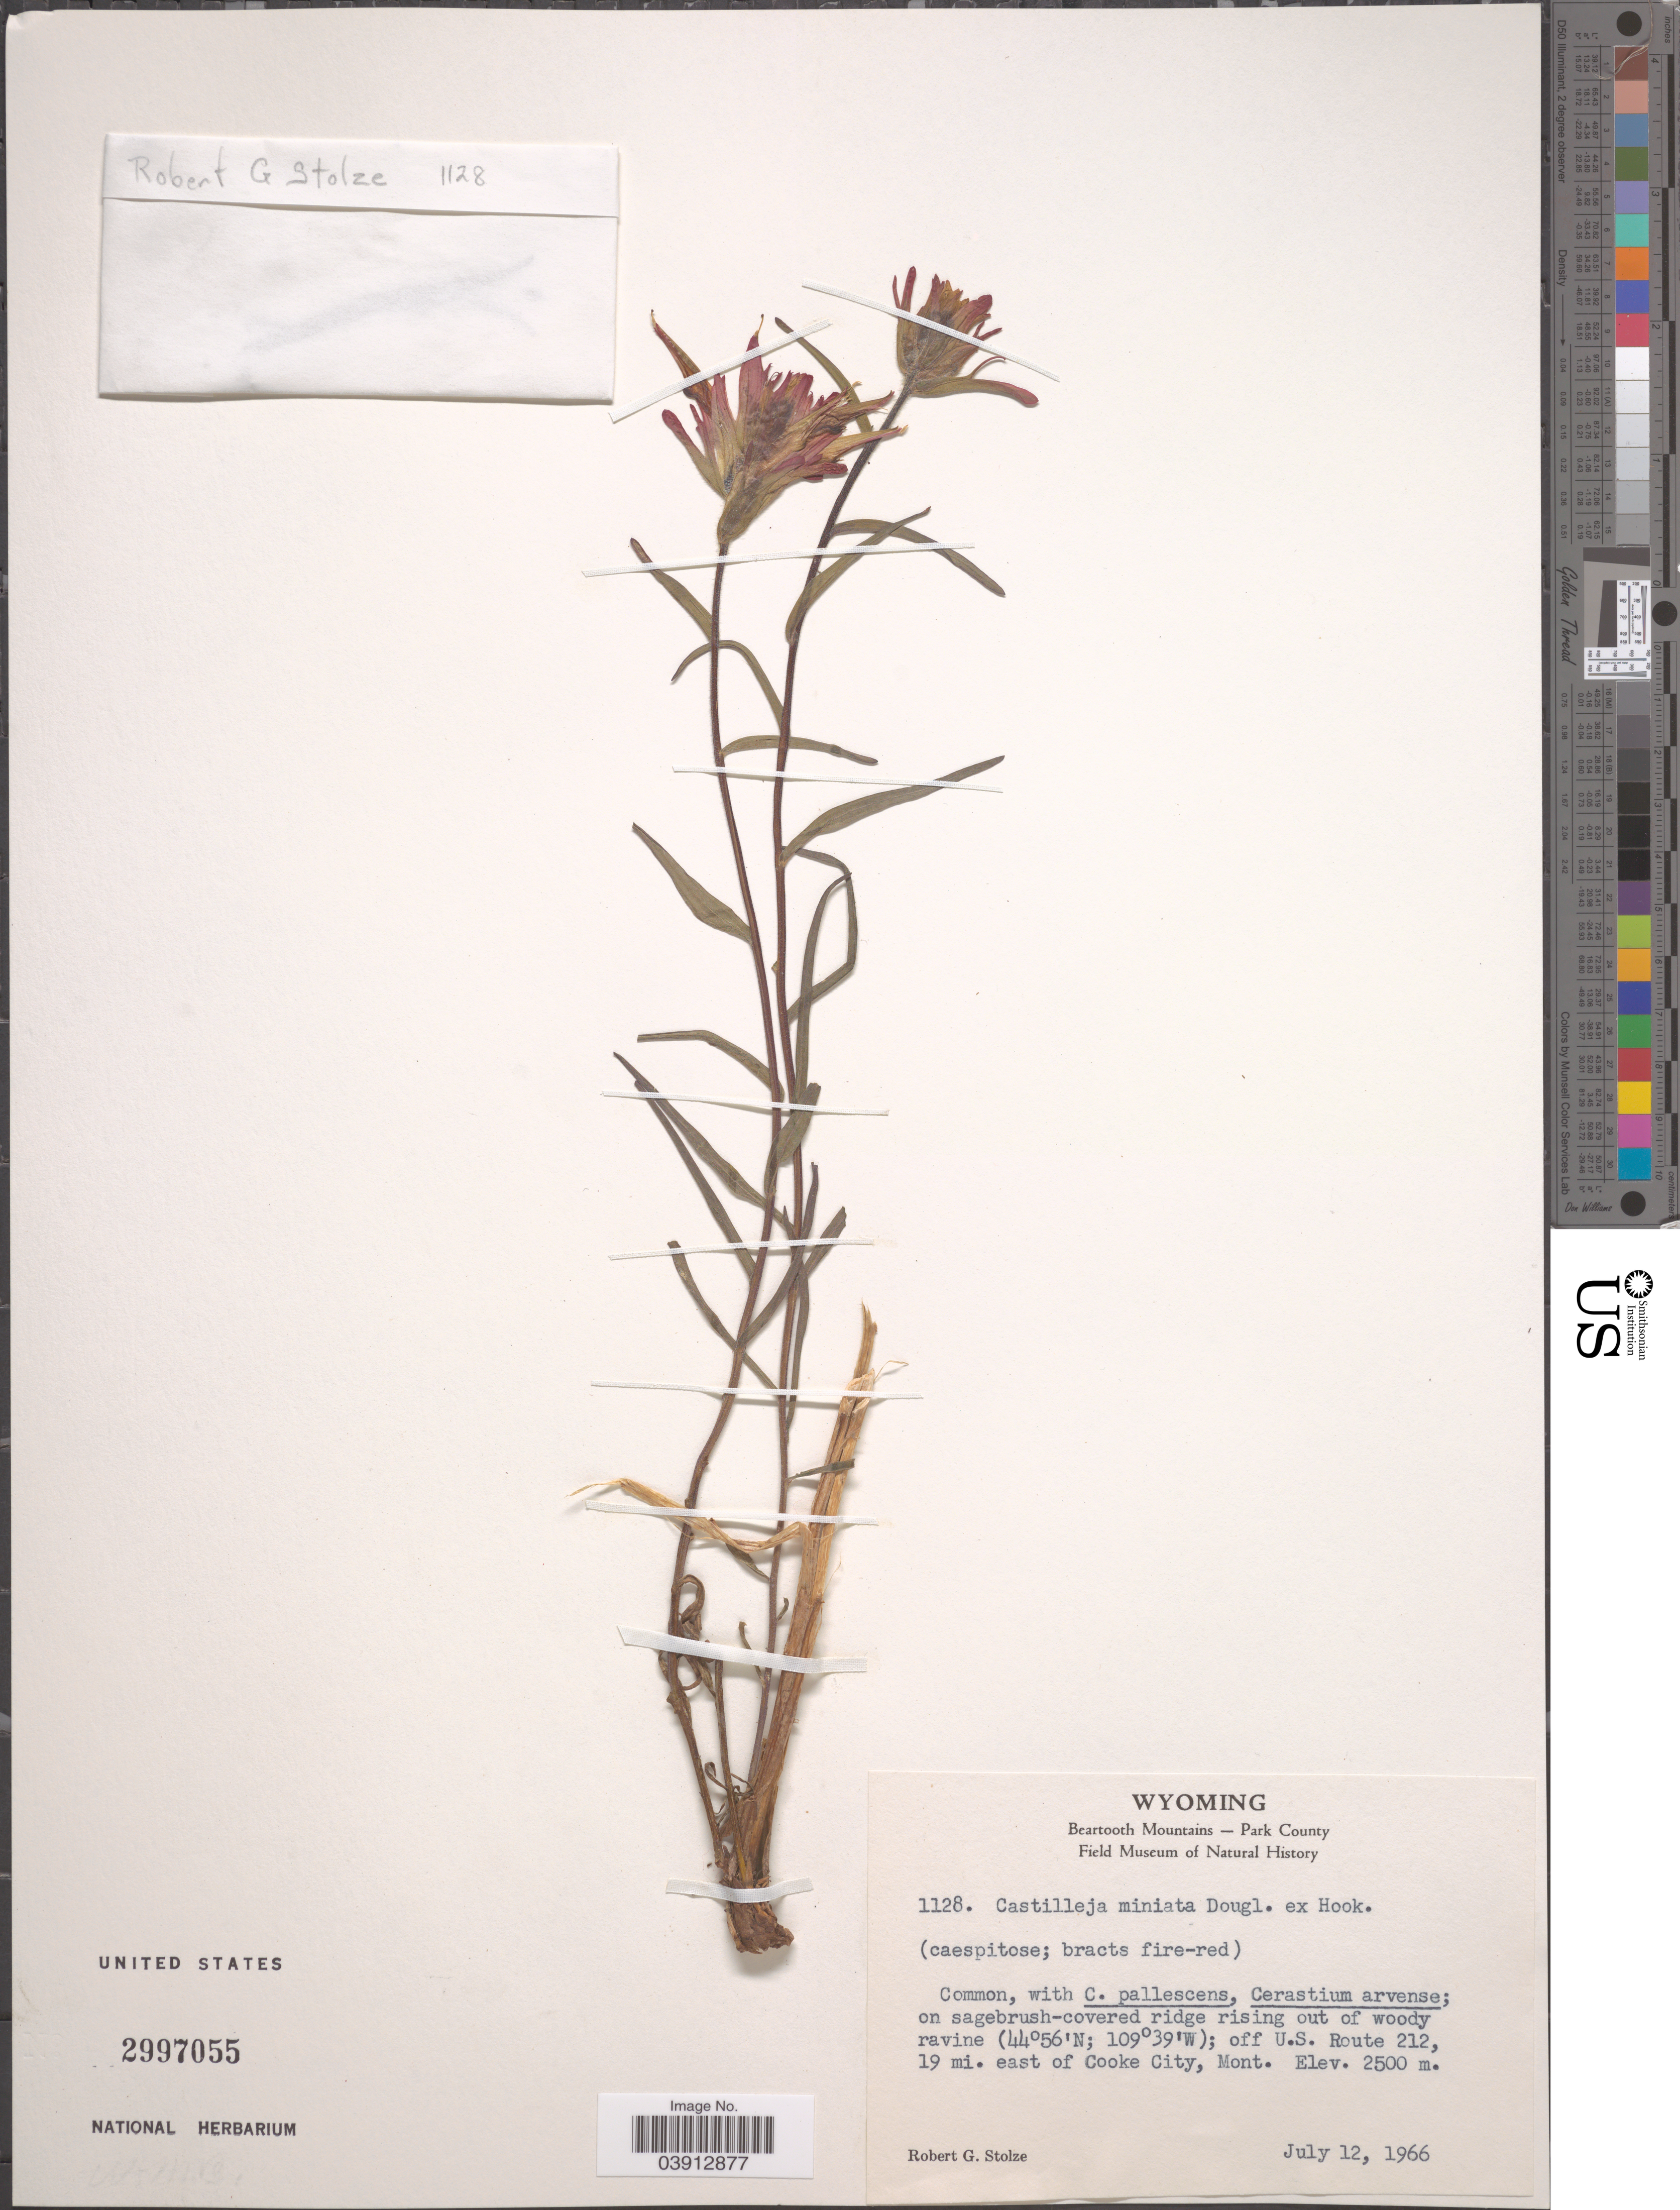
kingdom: Plantae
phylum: Tracheophyta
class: Magnoliopsida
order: Lamiales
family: Orobanchaceae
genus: Castilleja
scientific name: Castilleja miniata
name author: Douglas ex Hook.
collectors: R. G. Stolze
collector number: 1128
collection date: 1966-07-12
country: United States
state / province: Wyoming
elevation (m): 2500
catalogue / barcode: US 2997055